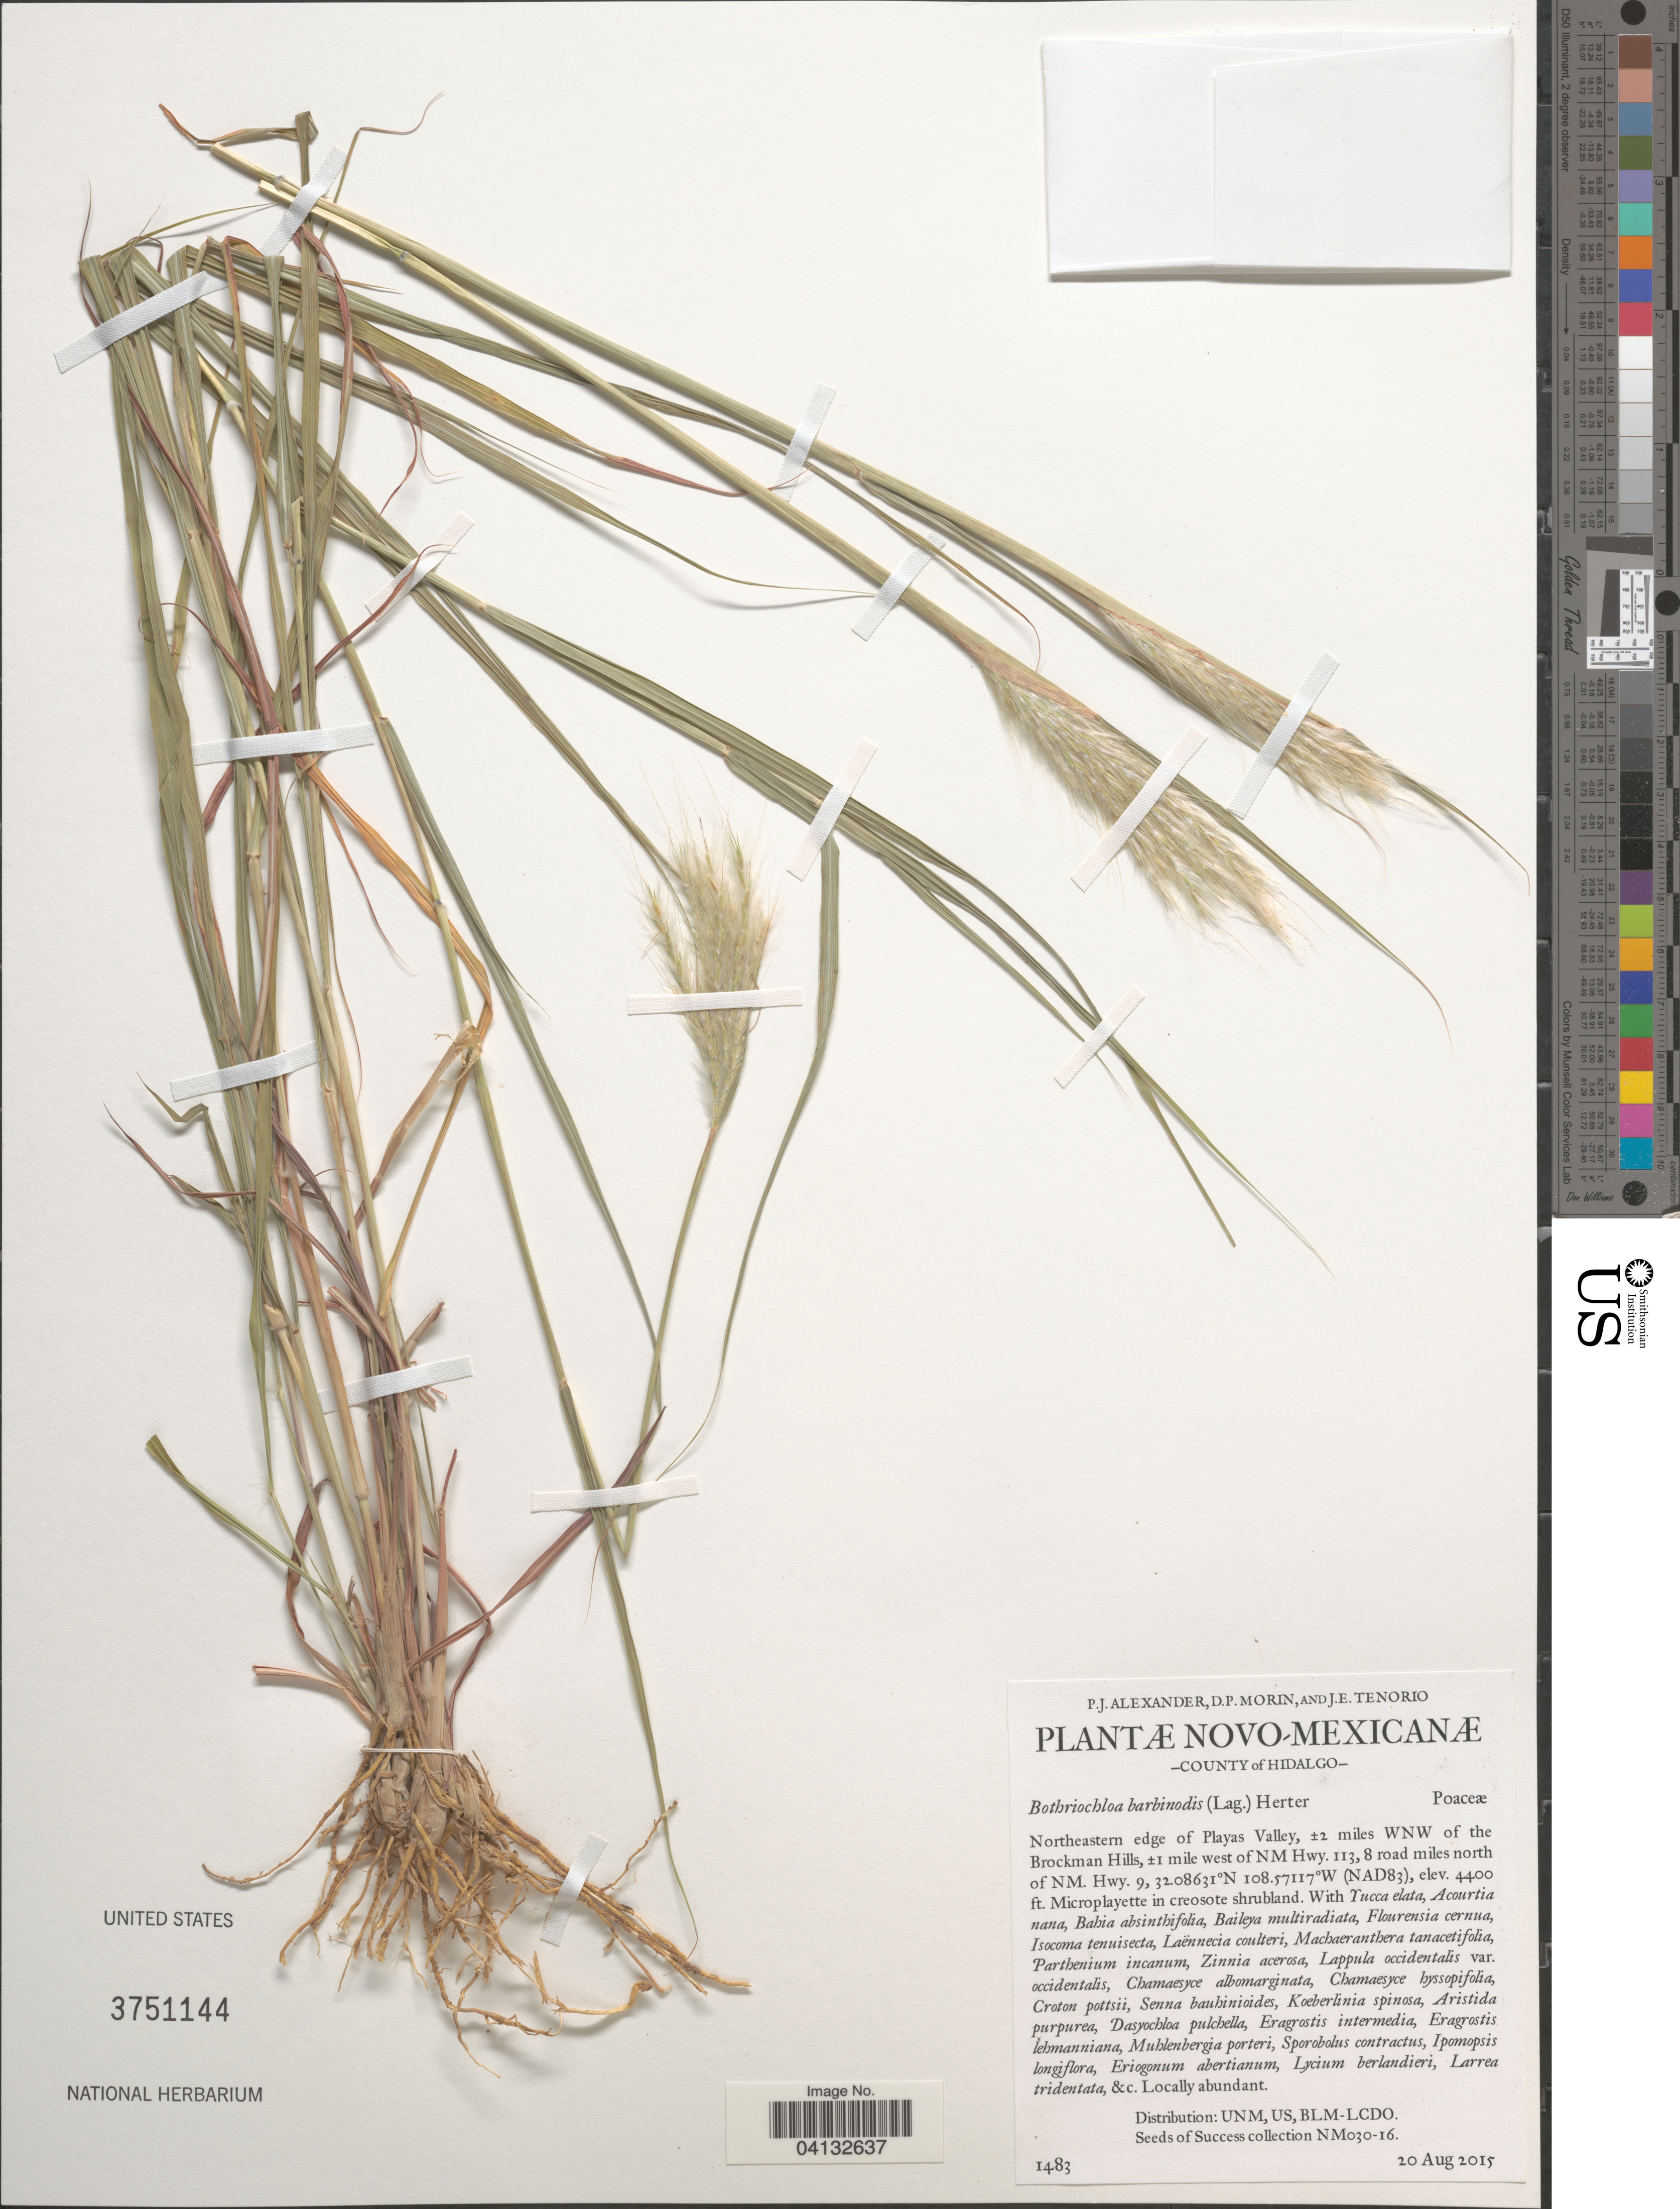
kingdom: Plantae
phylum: Tracheophyta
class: Liliopsida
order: Poales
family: Poaceae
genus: Bothriochloa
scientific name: Bothriochloa barbinodis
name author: (Lag.) Herter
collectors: P. Alexander, D. Morin & J. Tenorio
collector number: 1483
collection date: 2015-08-20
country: United States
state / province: New Mexico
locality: County of Hidalgo. Northeastern edge of Playas Valley, ±2 miles WNW of the Brockman Hills, ±1 mile west of NM Hwy. 113, 8 road miles north of NM. Hwy. 9.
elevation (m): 1341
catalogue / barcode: US 3751144